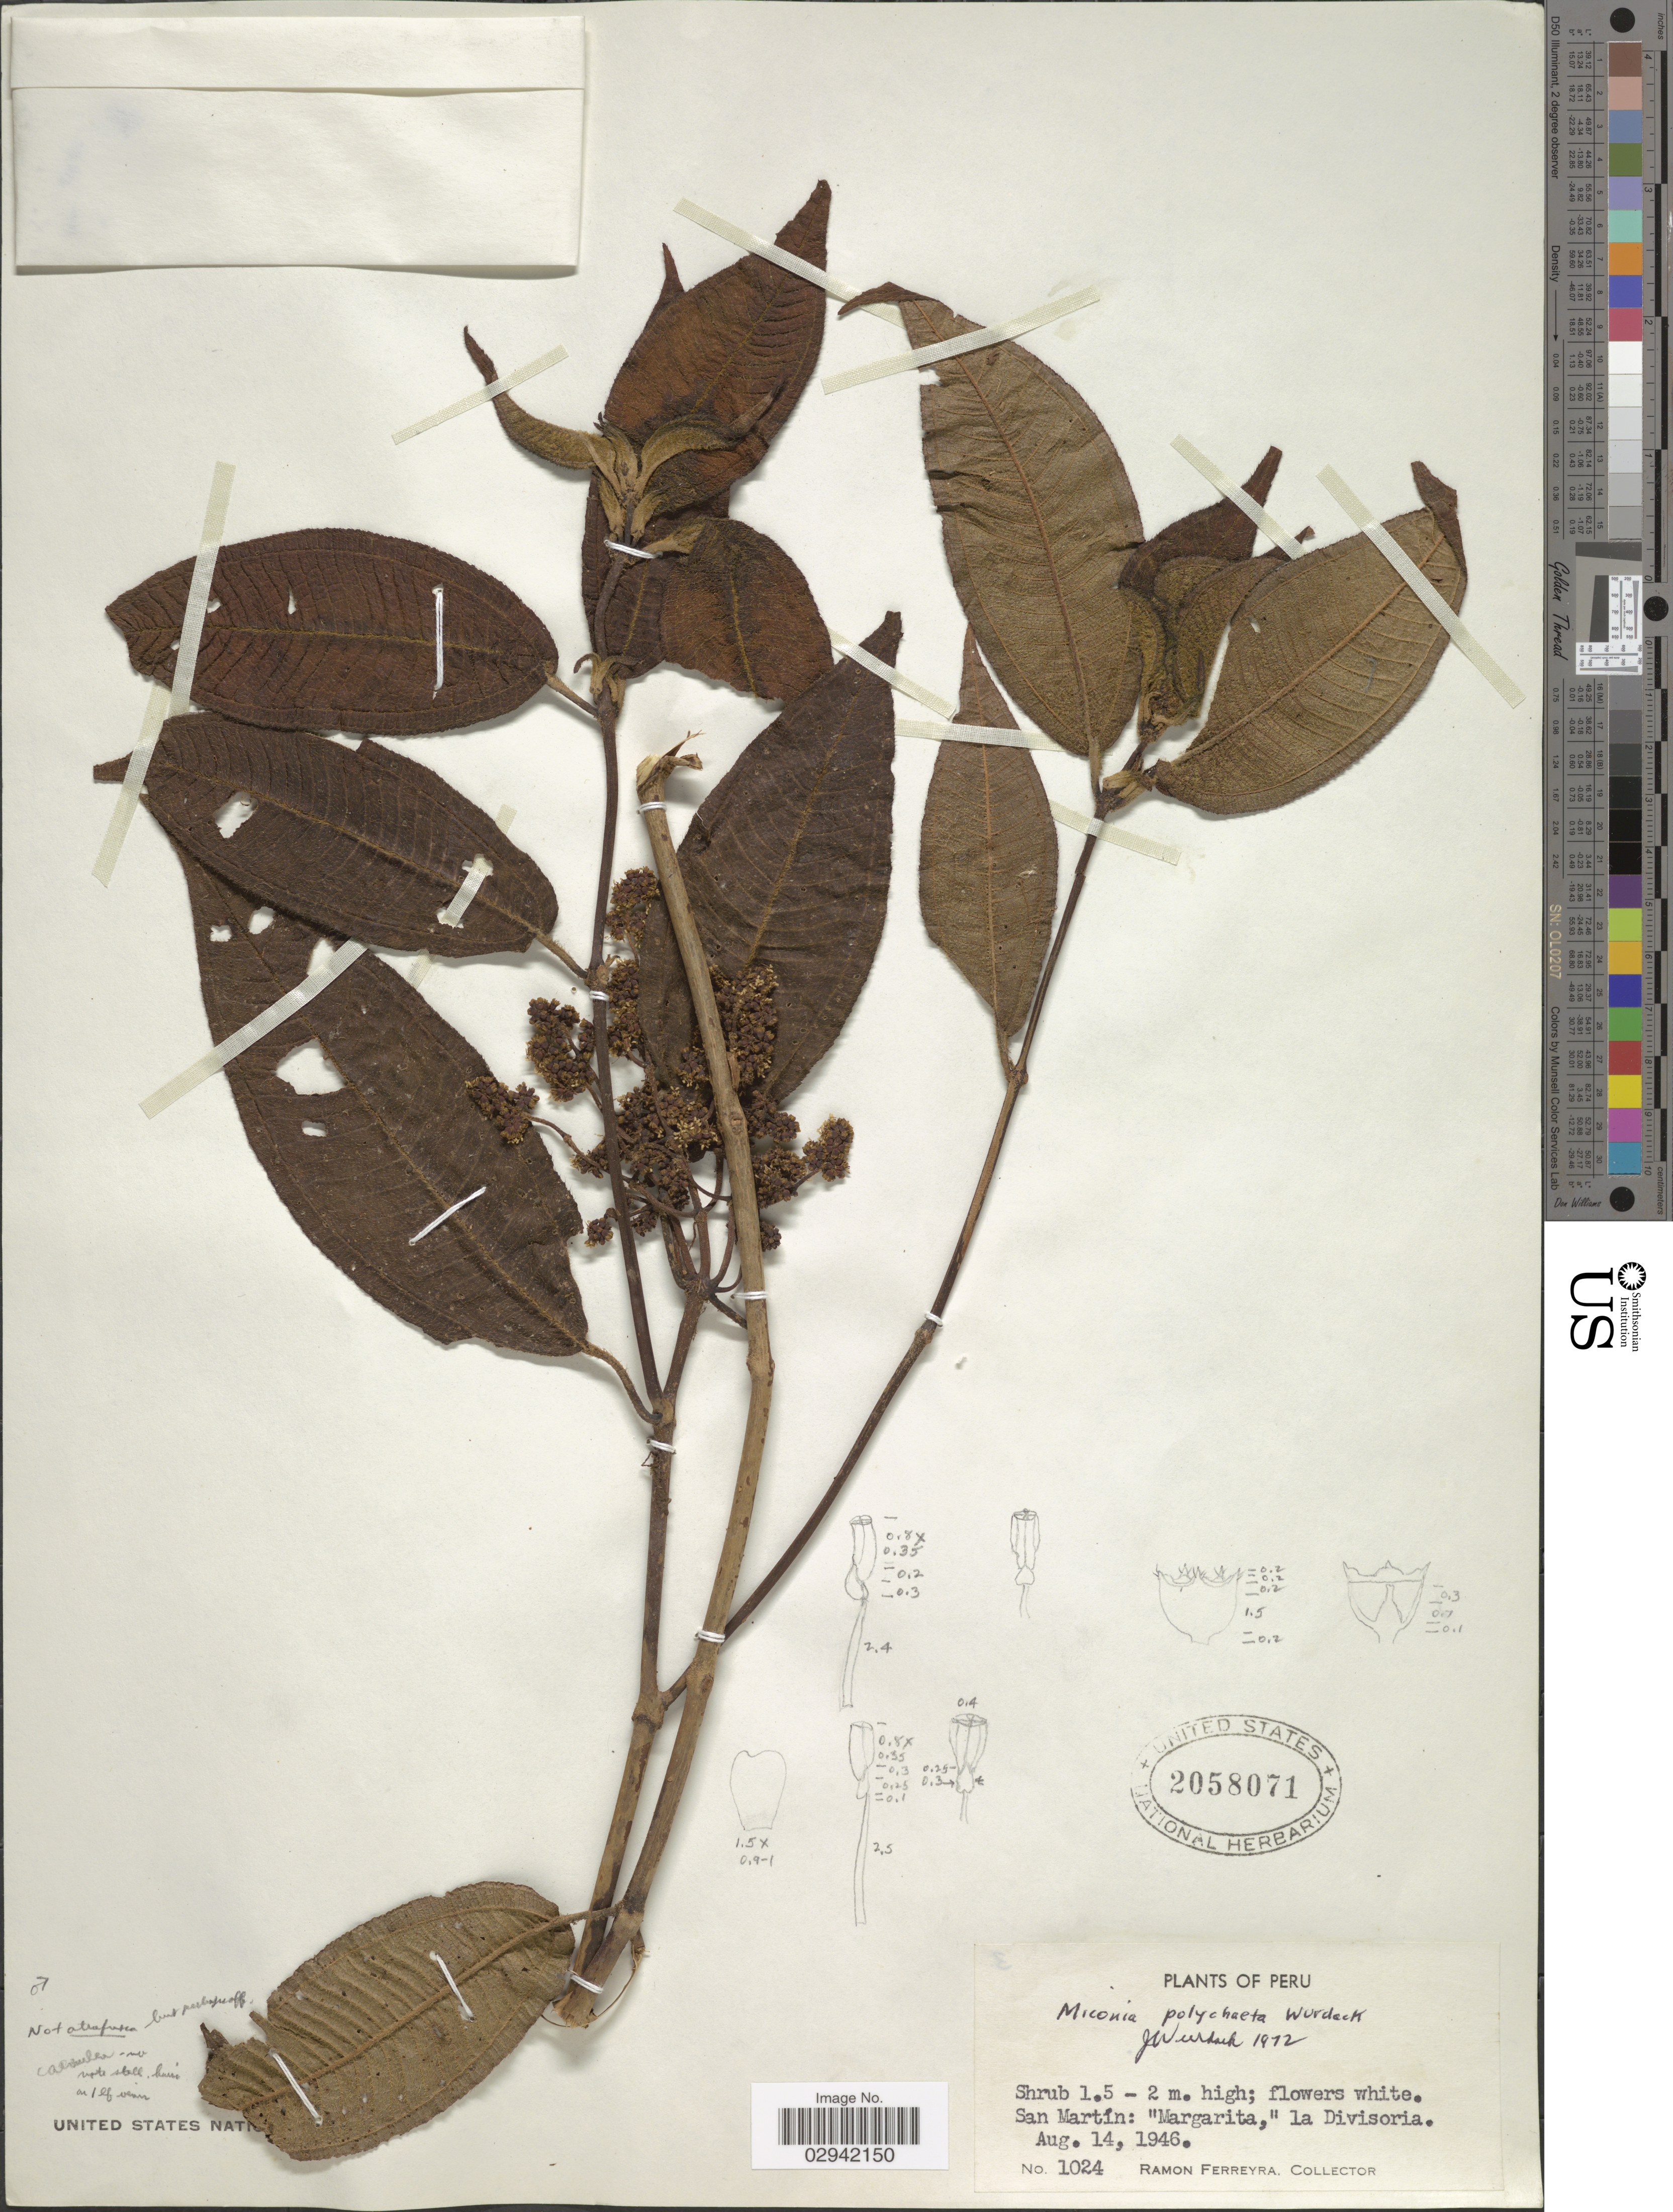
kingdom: Plantae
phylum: Tracheophyta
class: Magnoliopsida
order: Myrtales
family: Melastomataceae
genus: Miconia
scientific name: Miconia polychaeta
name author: Wurdack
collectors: R. A. Ferreyra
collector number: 1024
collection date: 1946-08-14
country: Peru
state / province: San Martín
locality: Margarita,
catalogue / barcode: US 2058071